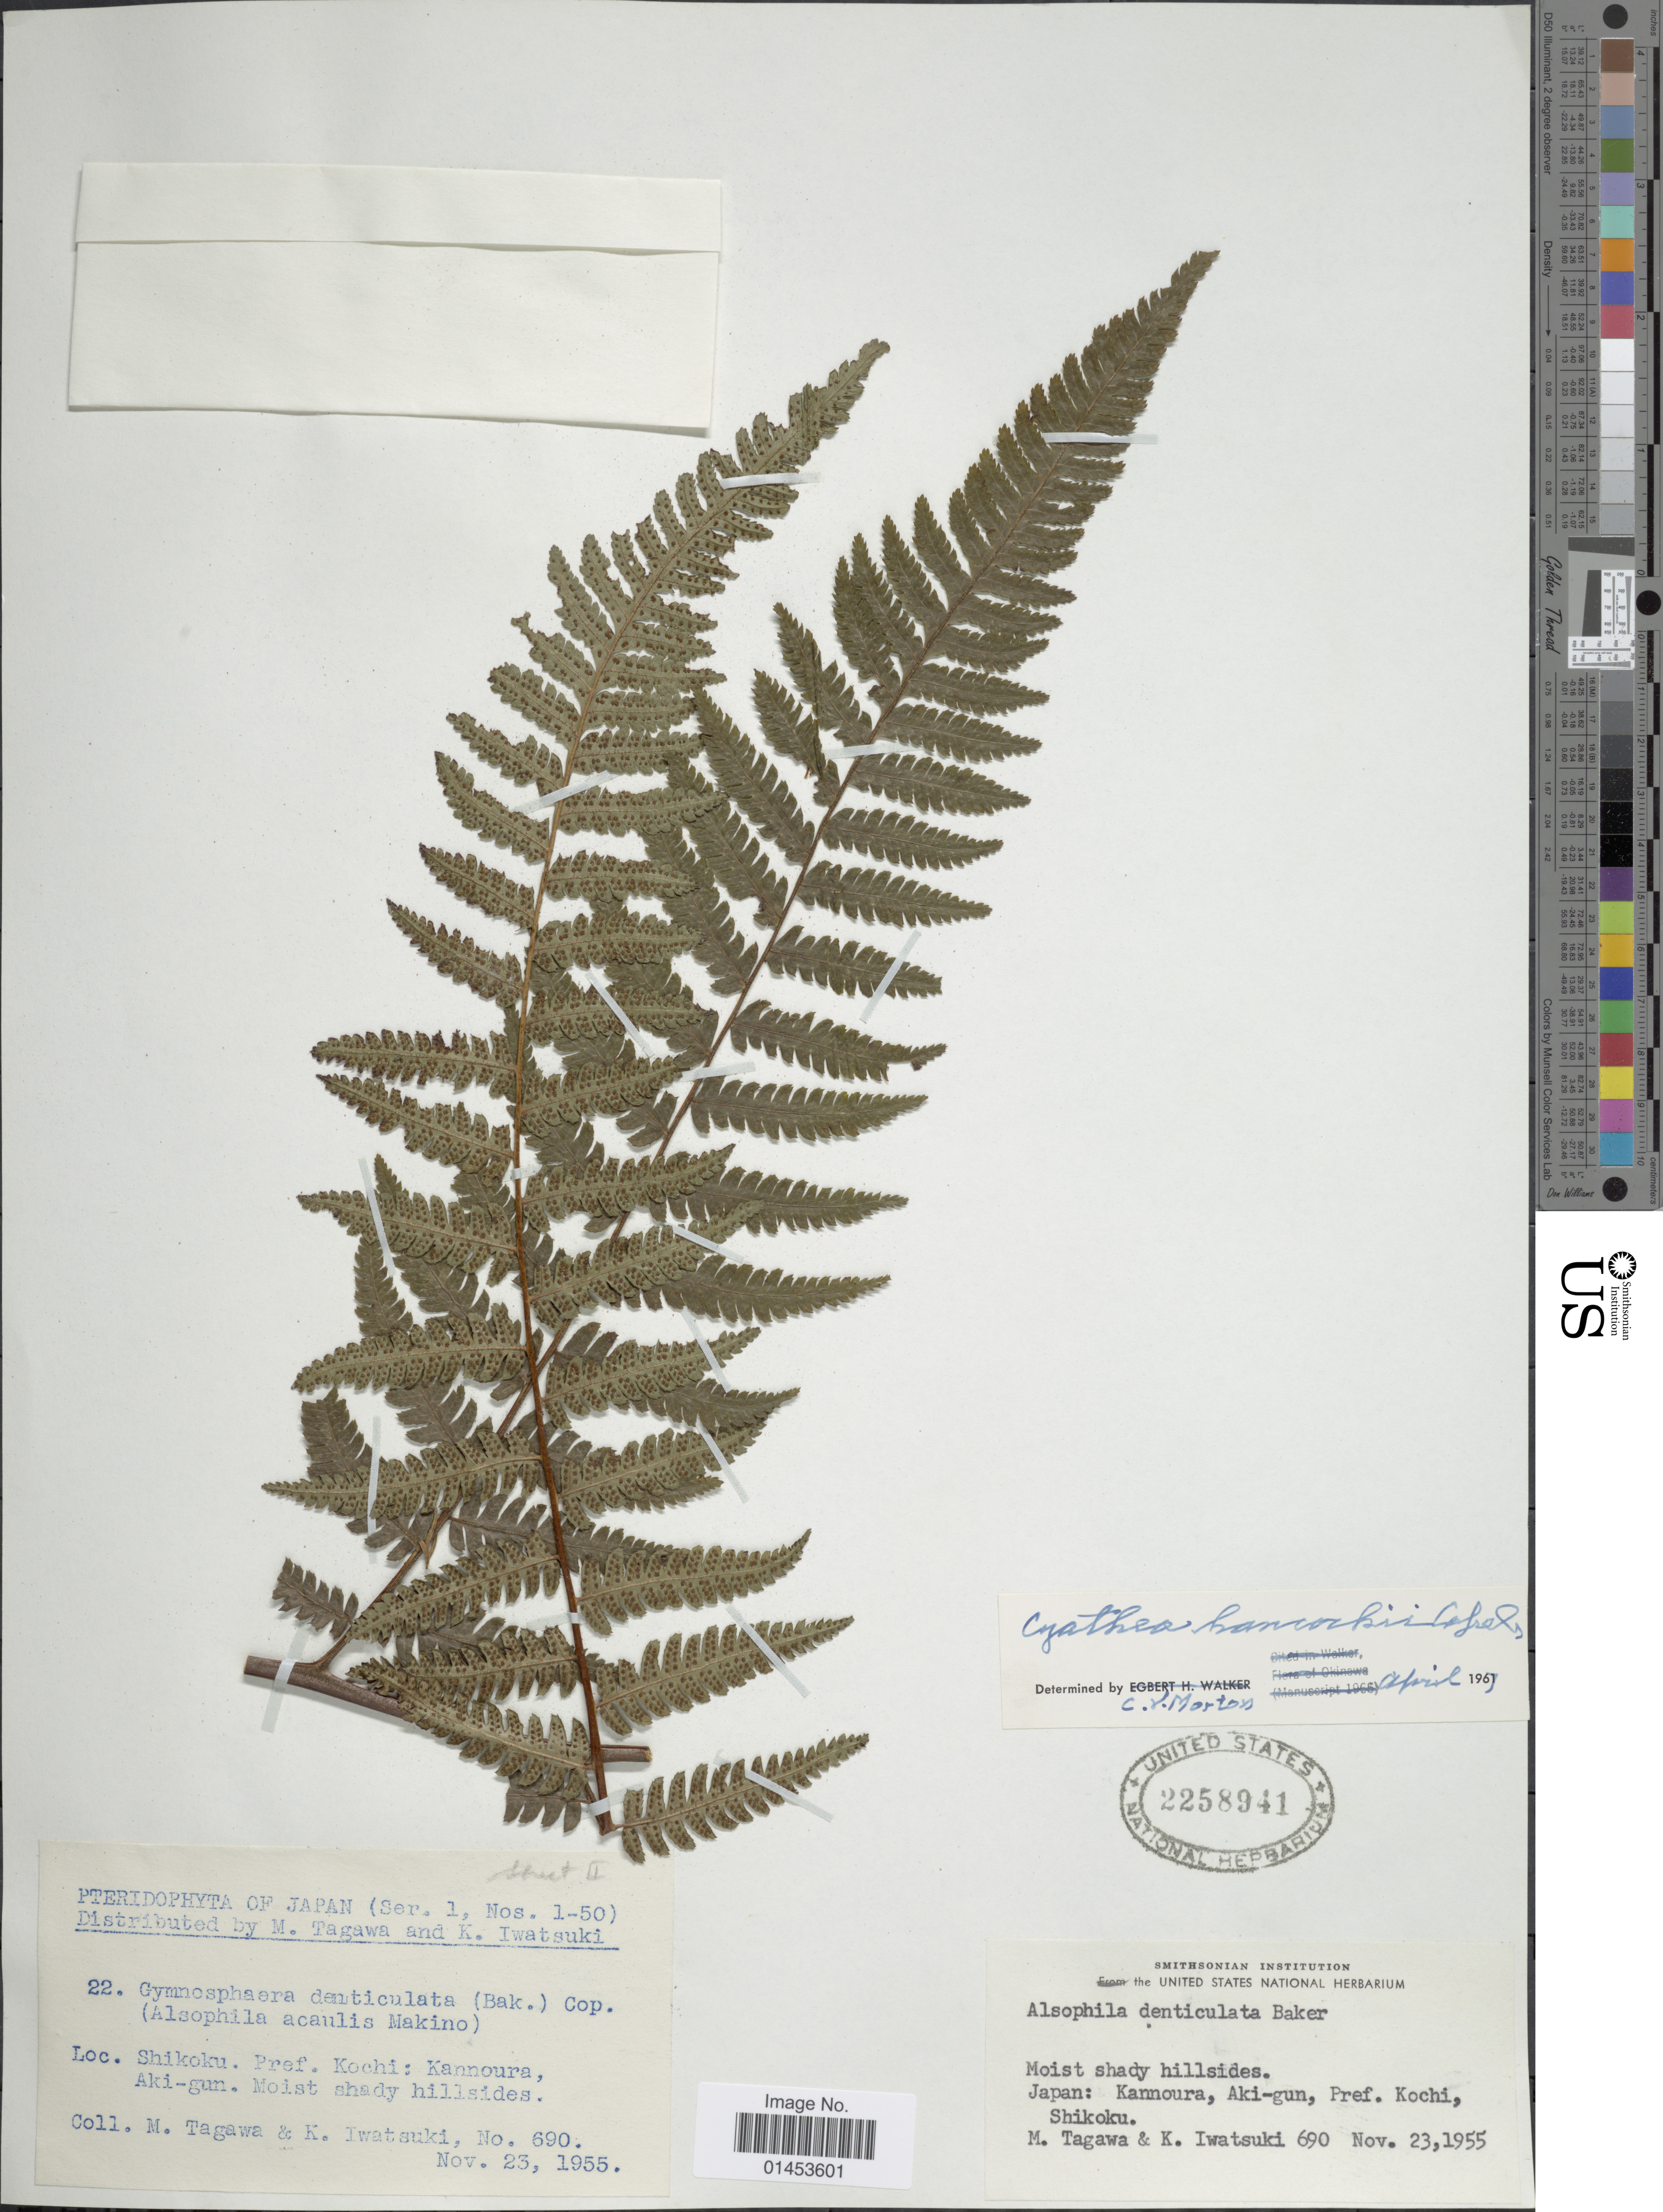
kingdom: Plantae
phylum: Tracheophyta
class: Polypodiopsida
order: Cyatheales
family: Cyatheaceae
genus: Cyathea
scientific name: Cyathea hancockii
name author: Copel.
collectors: M. Tagawa & K. Iwatsuki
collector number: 690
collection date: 1955-11-23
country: Japan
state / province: Koti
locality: Shikoku. pref. Kochi: Kannoura, Aki-gun,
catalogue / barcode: US 2258941